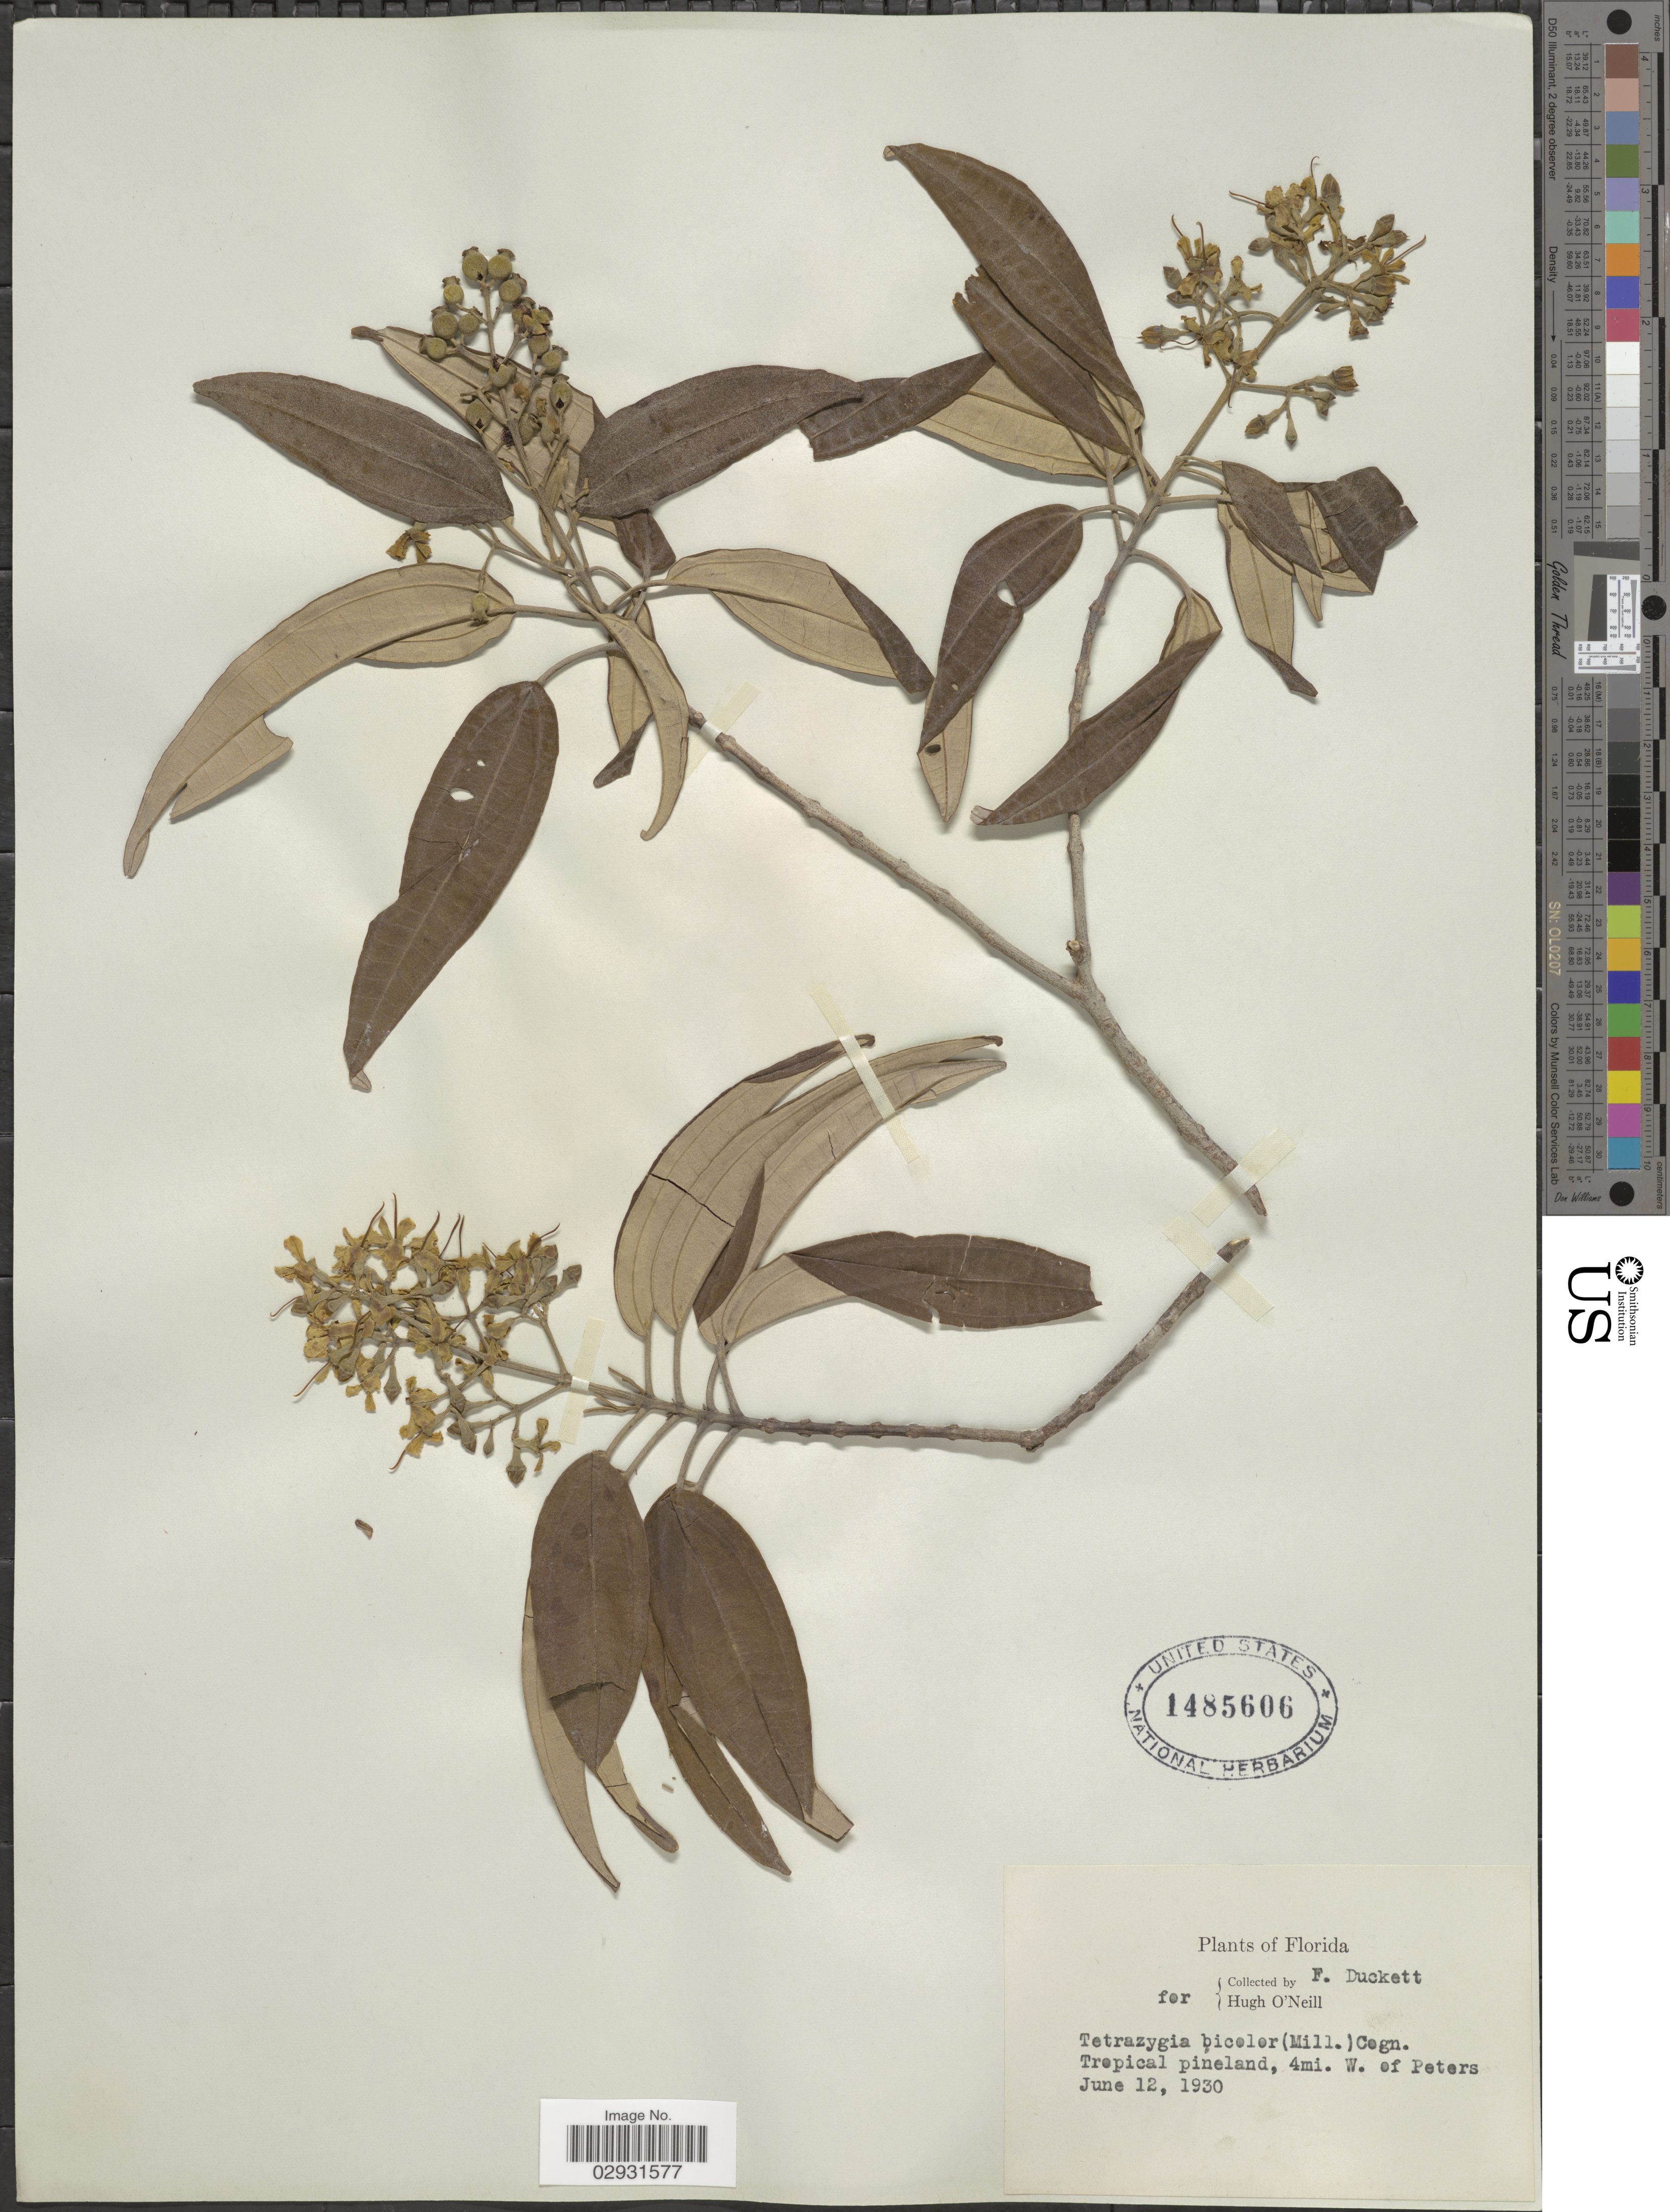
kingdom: Plantae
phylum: Tracheophyta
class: Magnoliopsida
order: Myrtales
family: Melastomataceae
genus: Tetrazygia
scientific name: Tetrazygia bicolor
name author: (Mill.) Cogn.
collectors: F. Duckett & H. O'Neill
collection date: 1930-06-12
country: United States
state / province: Florida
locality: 4mi. W. of Peters.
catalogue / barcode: US 1485606